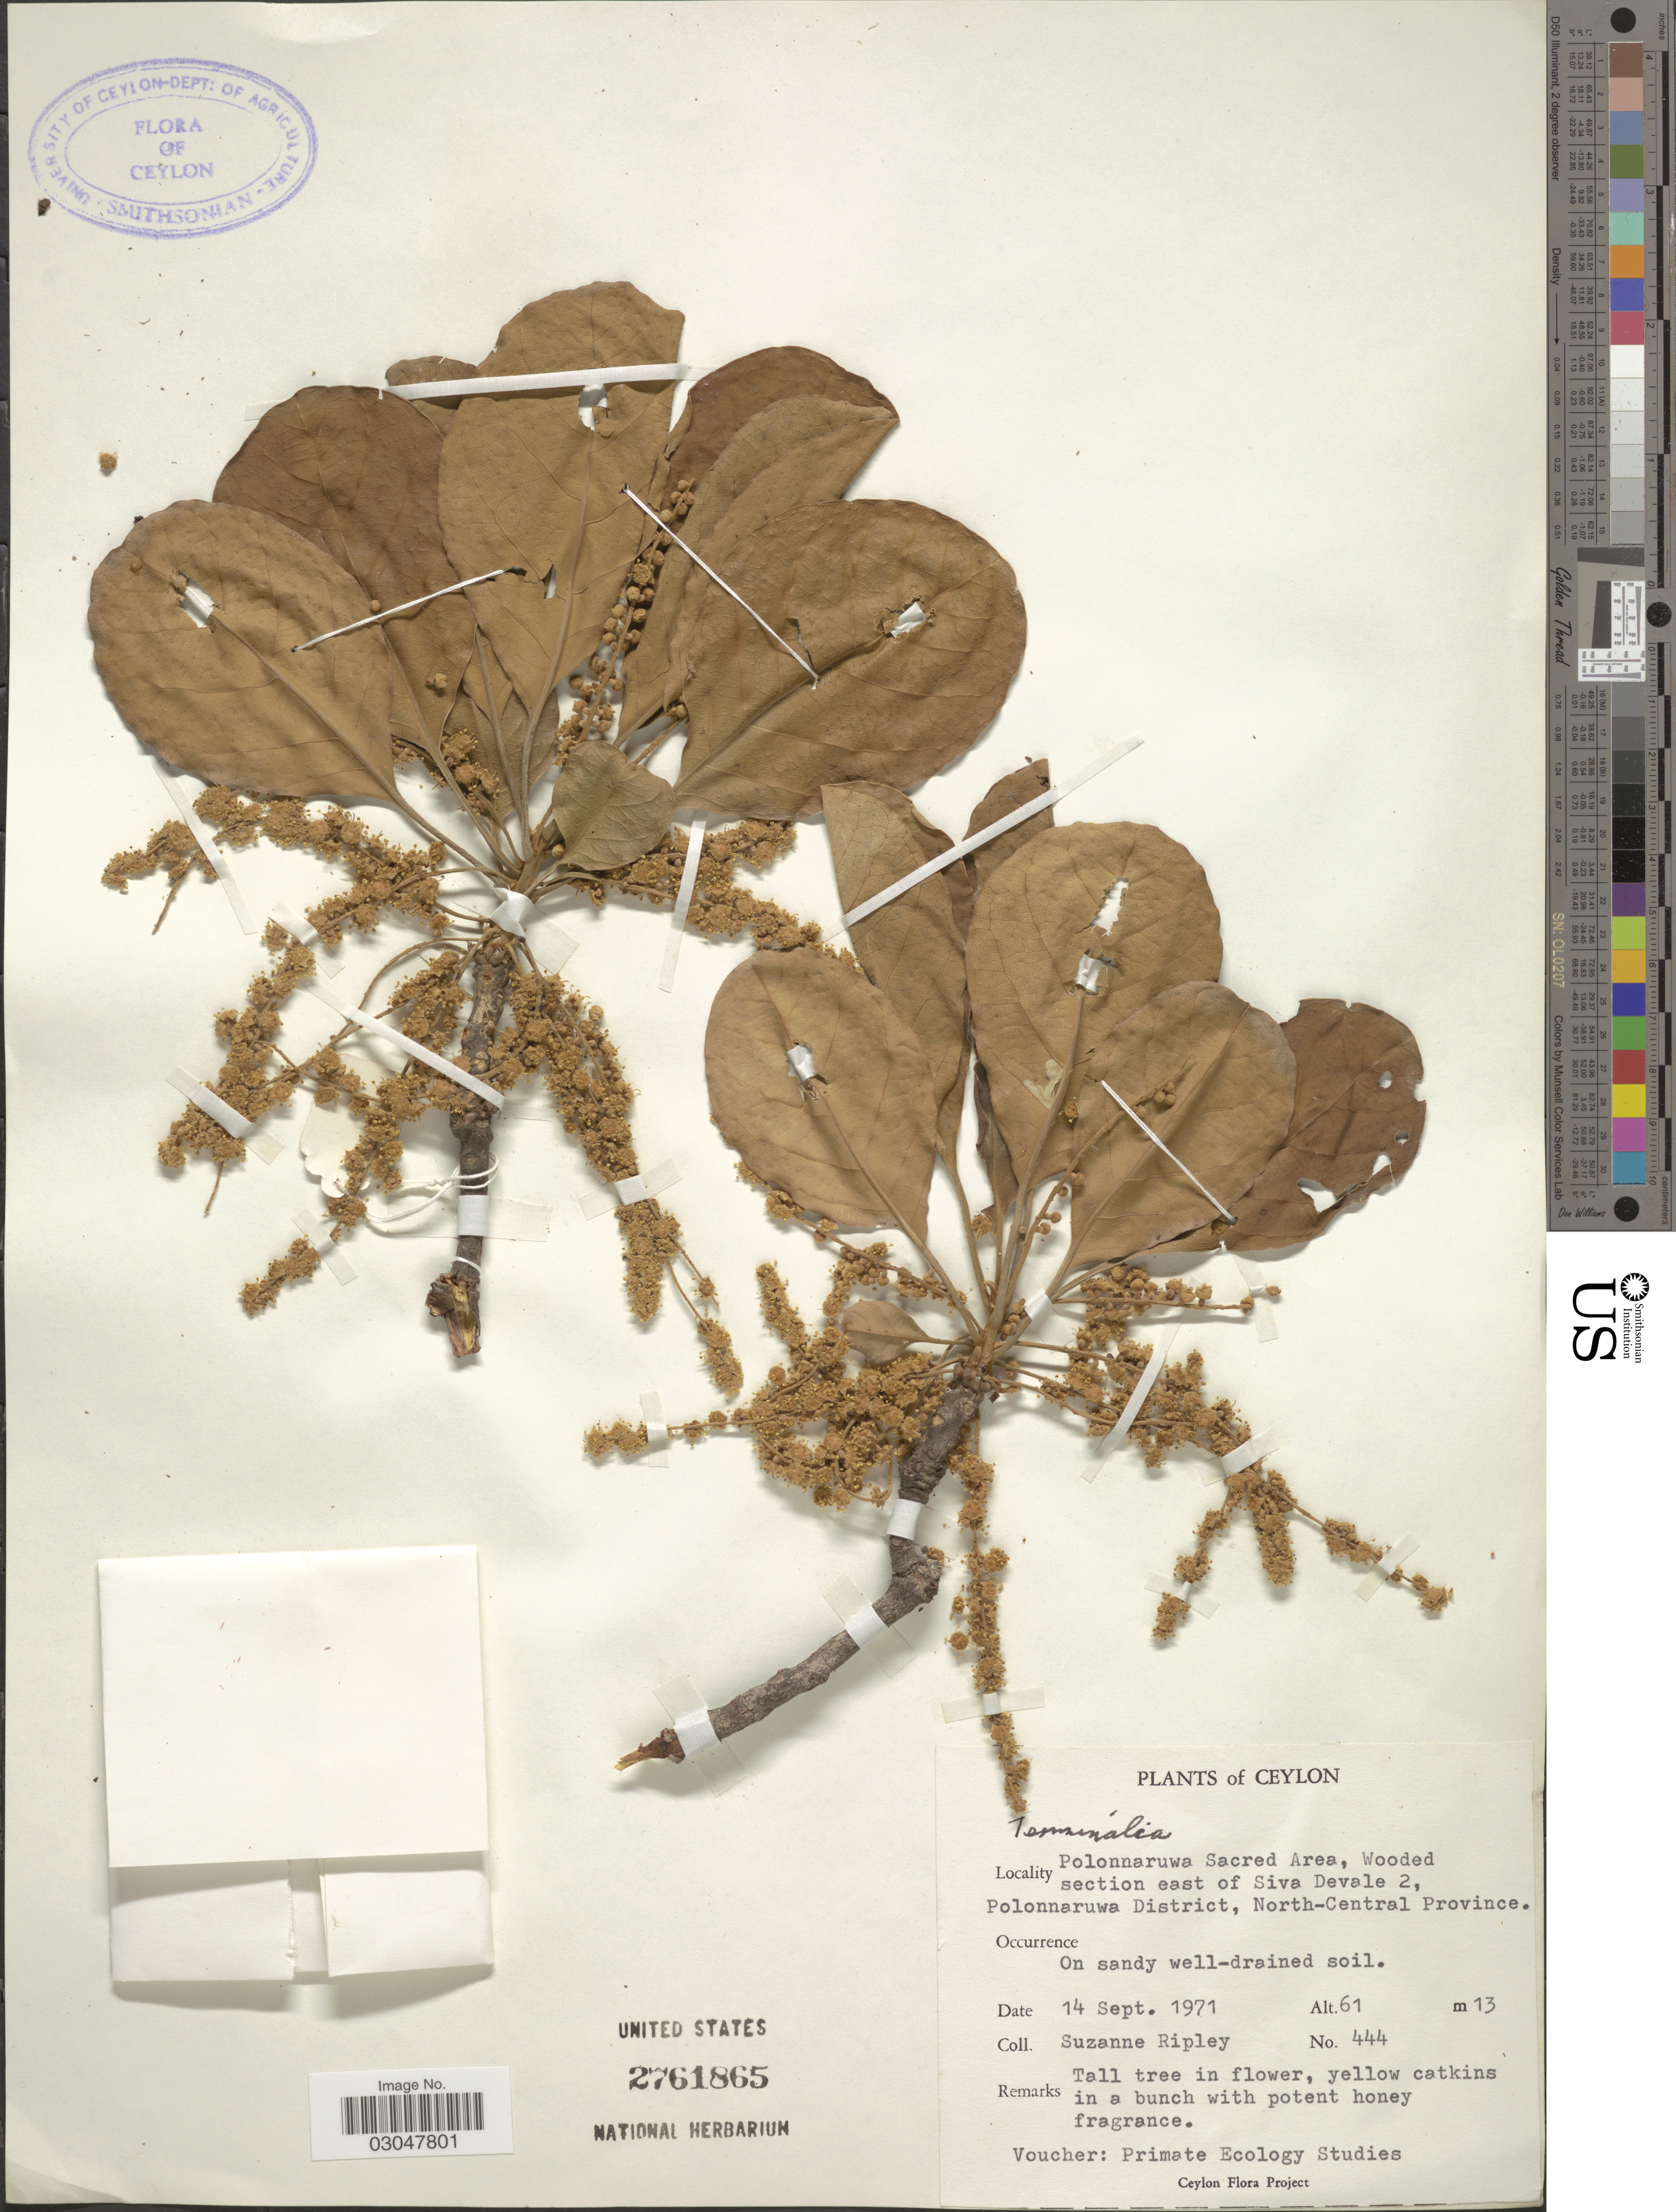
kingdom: Plantae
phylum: Tracheophyta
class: Magnoliopsida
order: Myrtales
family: Combretaceae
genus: Terminalia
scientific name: Terminalia sp.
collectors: S. Ripley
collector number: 444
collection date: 1971-09-14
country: Sri Lanka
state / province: North Central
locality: Ceylon. Polonnaruwa Sacred Area, Wooded section east of Siva Devale 2, Polonnaruwa District.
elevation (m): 61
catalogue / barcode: US 2761865